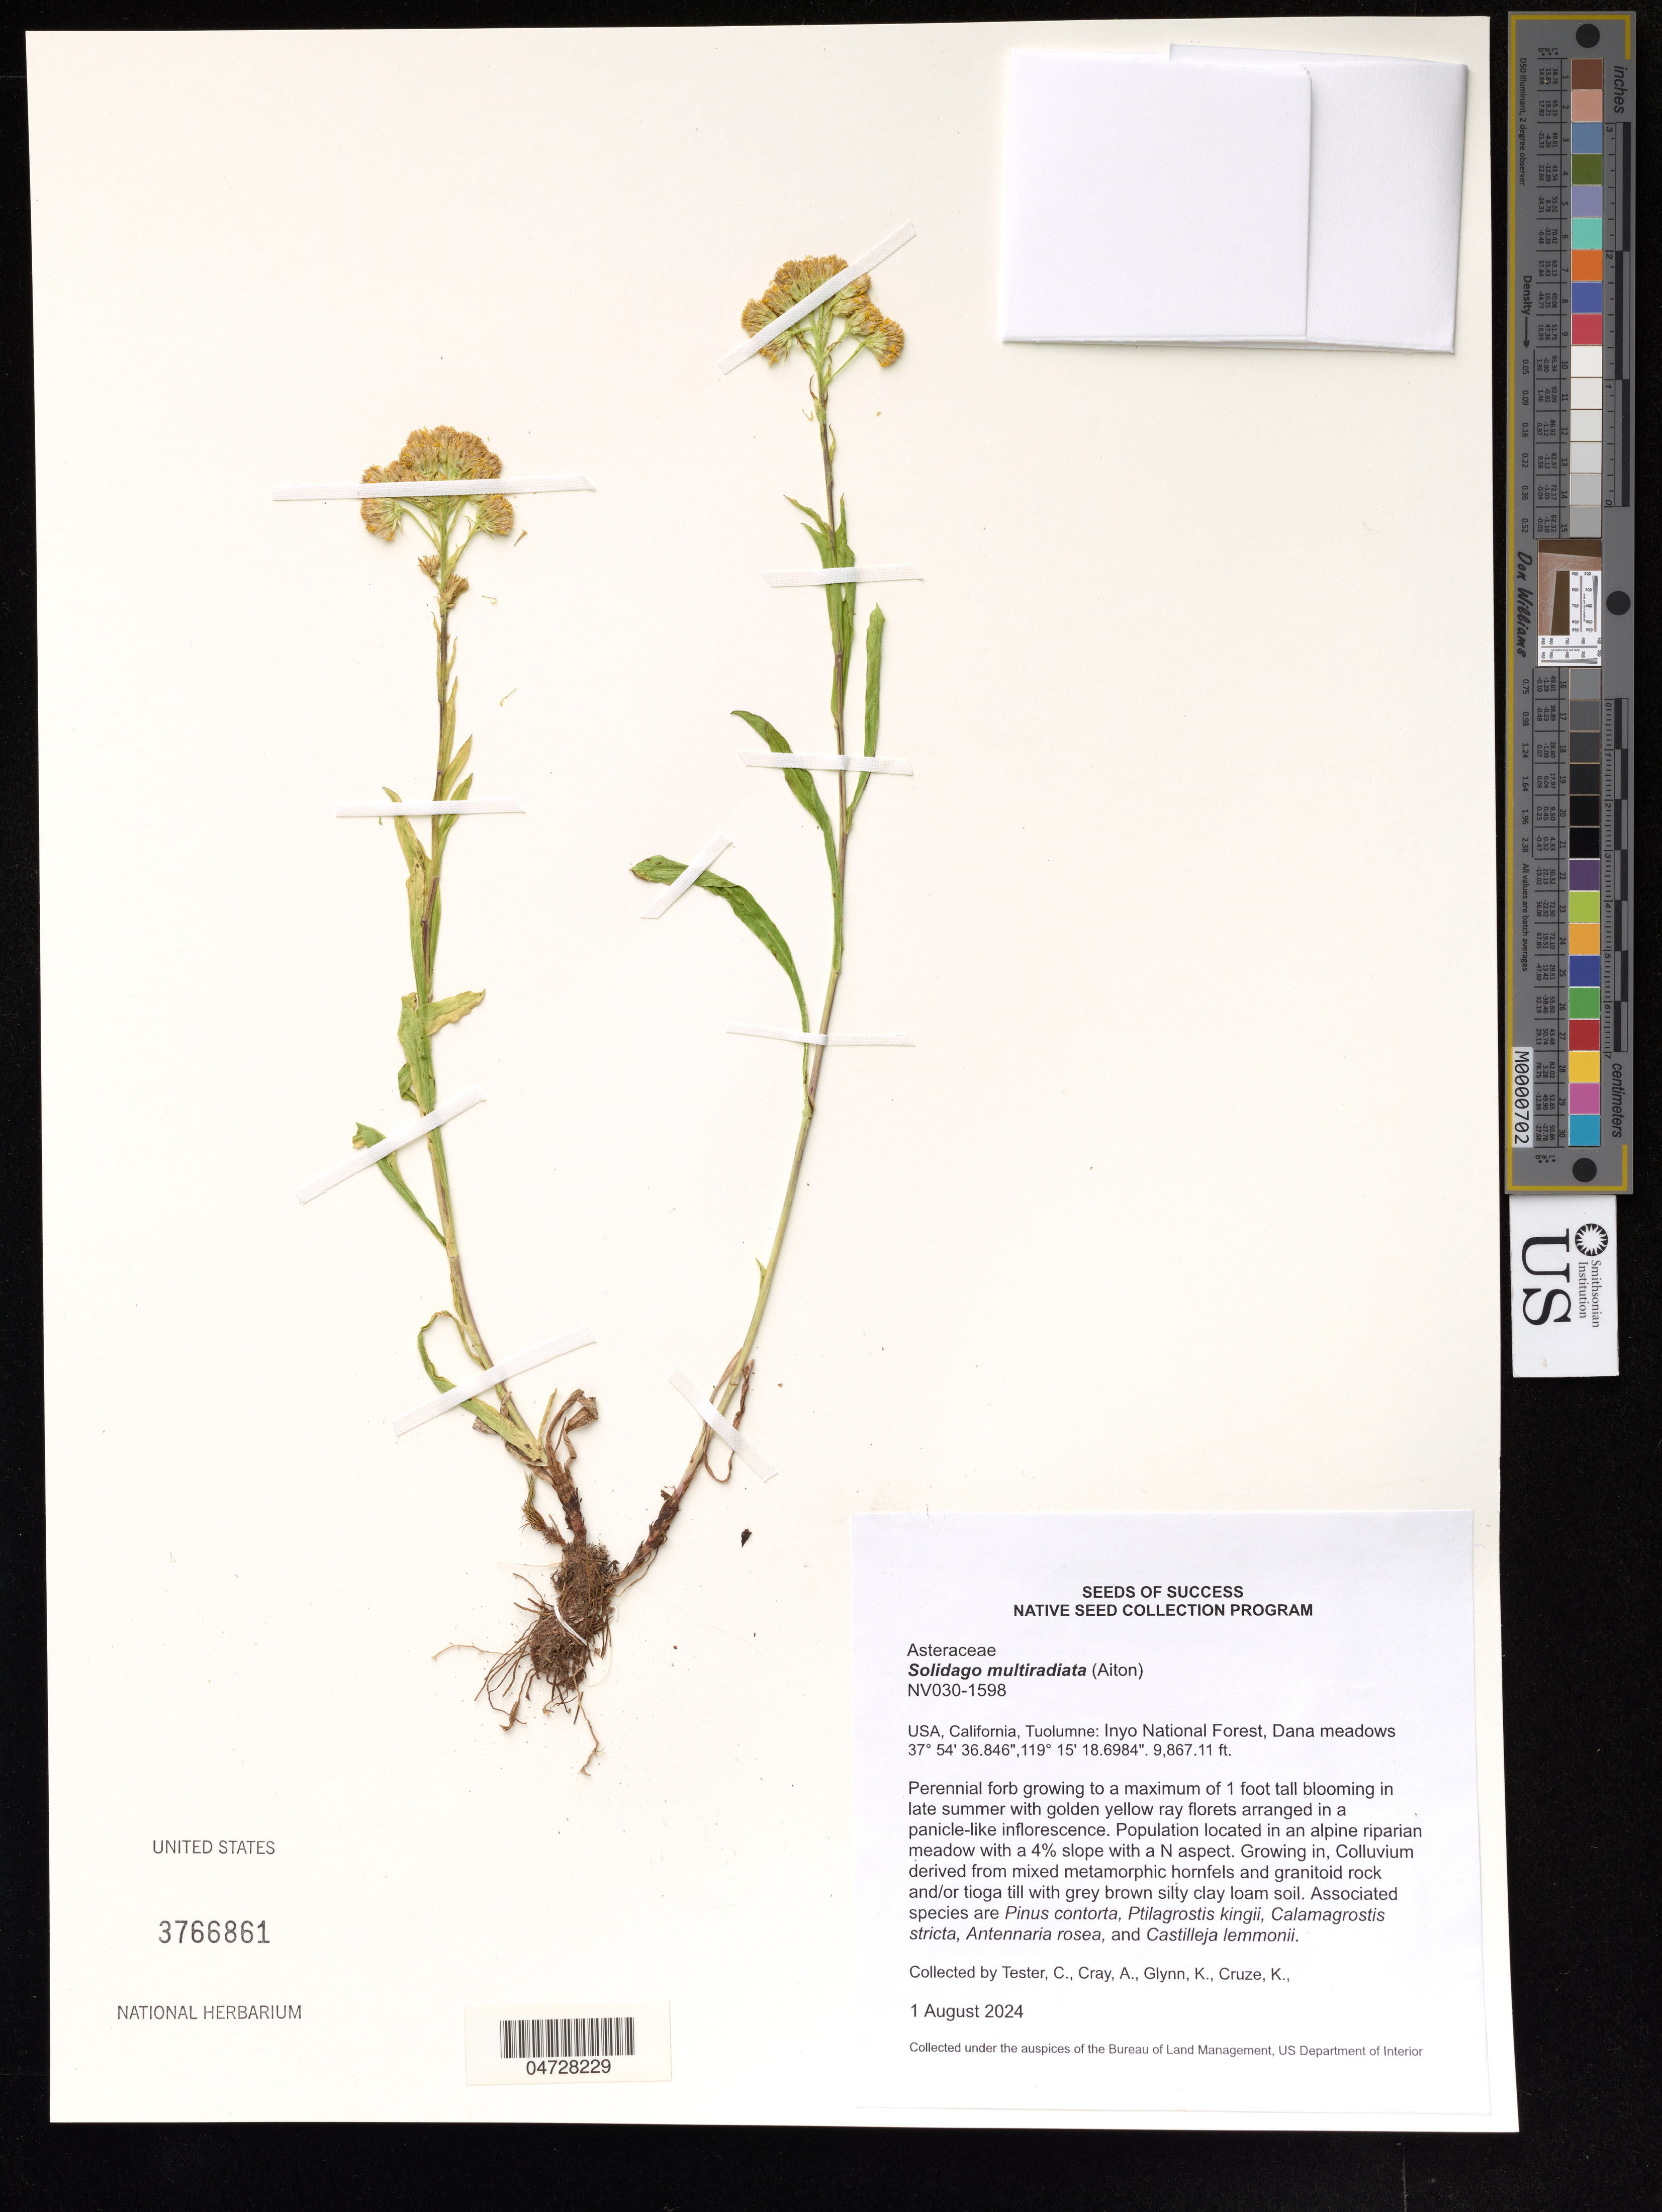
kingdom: Plantae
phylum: Tracheophyta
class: Magnoliopsida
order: Asterales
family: Asteraceae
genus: Solidago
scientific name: Solidago multiradiata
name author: Aiton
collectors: C. Tester, A. Cray & K. Glynn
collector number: NV030-1598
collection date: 2024-08-01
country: United States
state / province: California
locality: Tuolumne: Inyo National Forest, Dana meadows.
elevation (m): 3007.5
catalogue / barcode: US 3766861